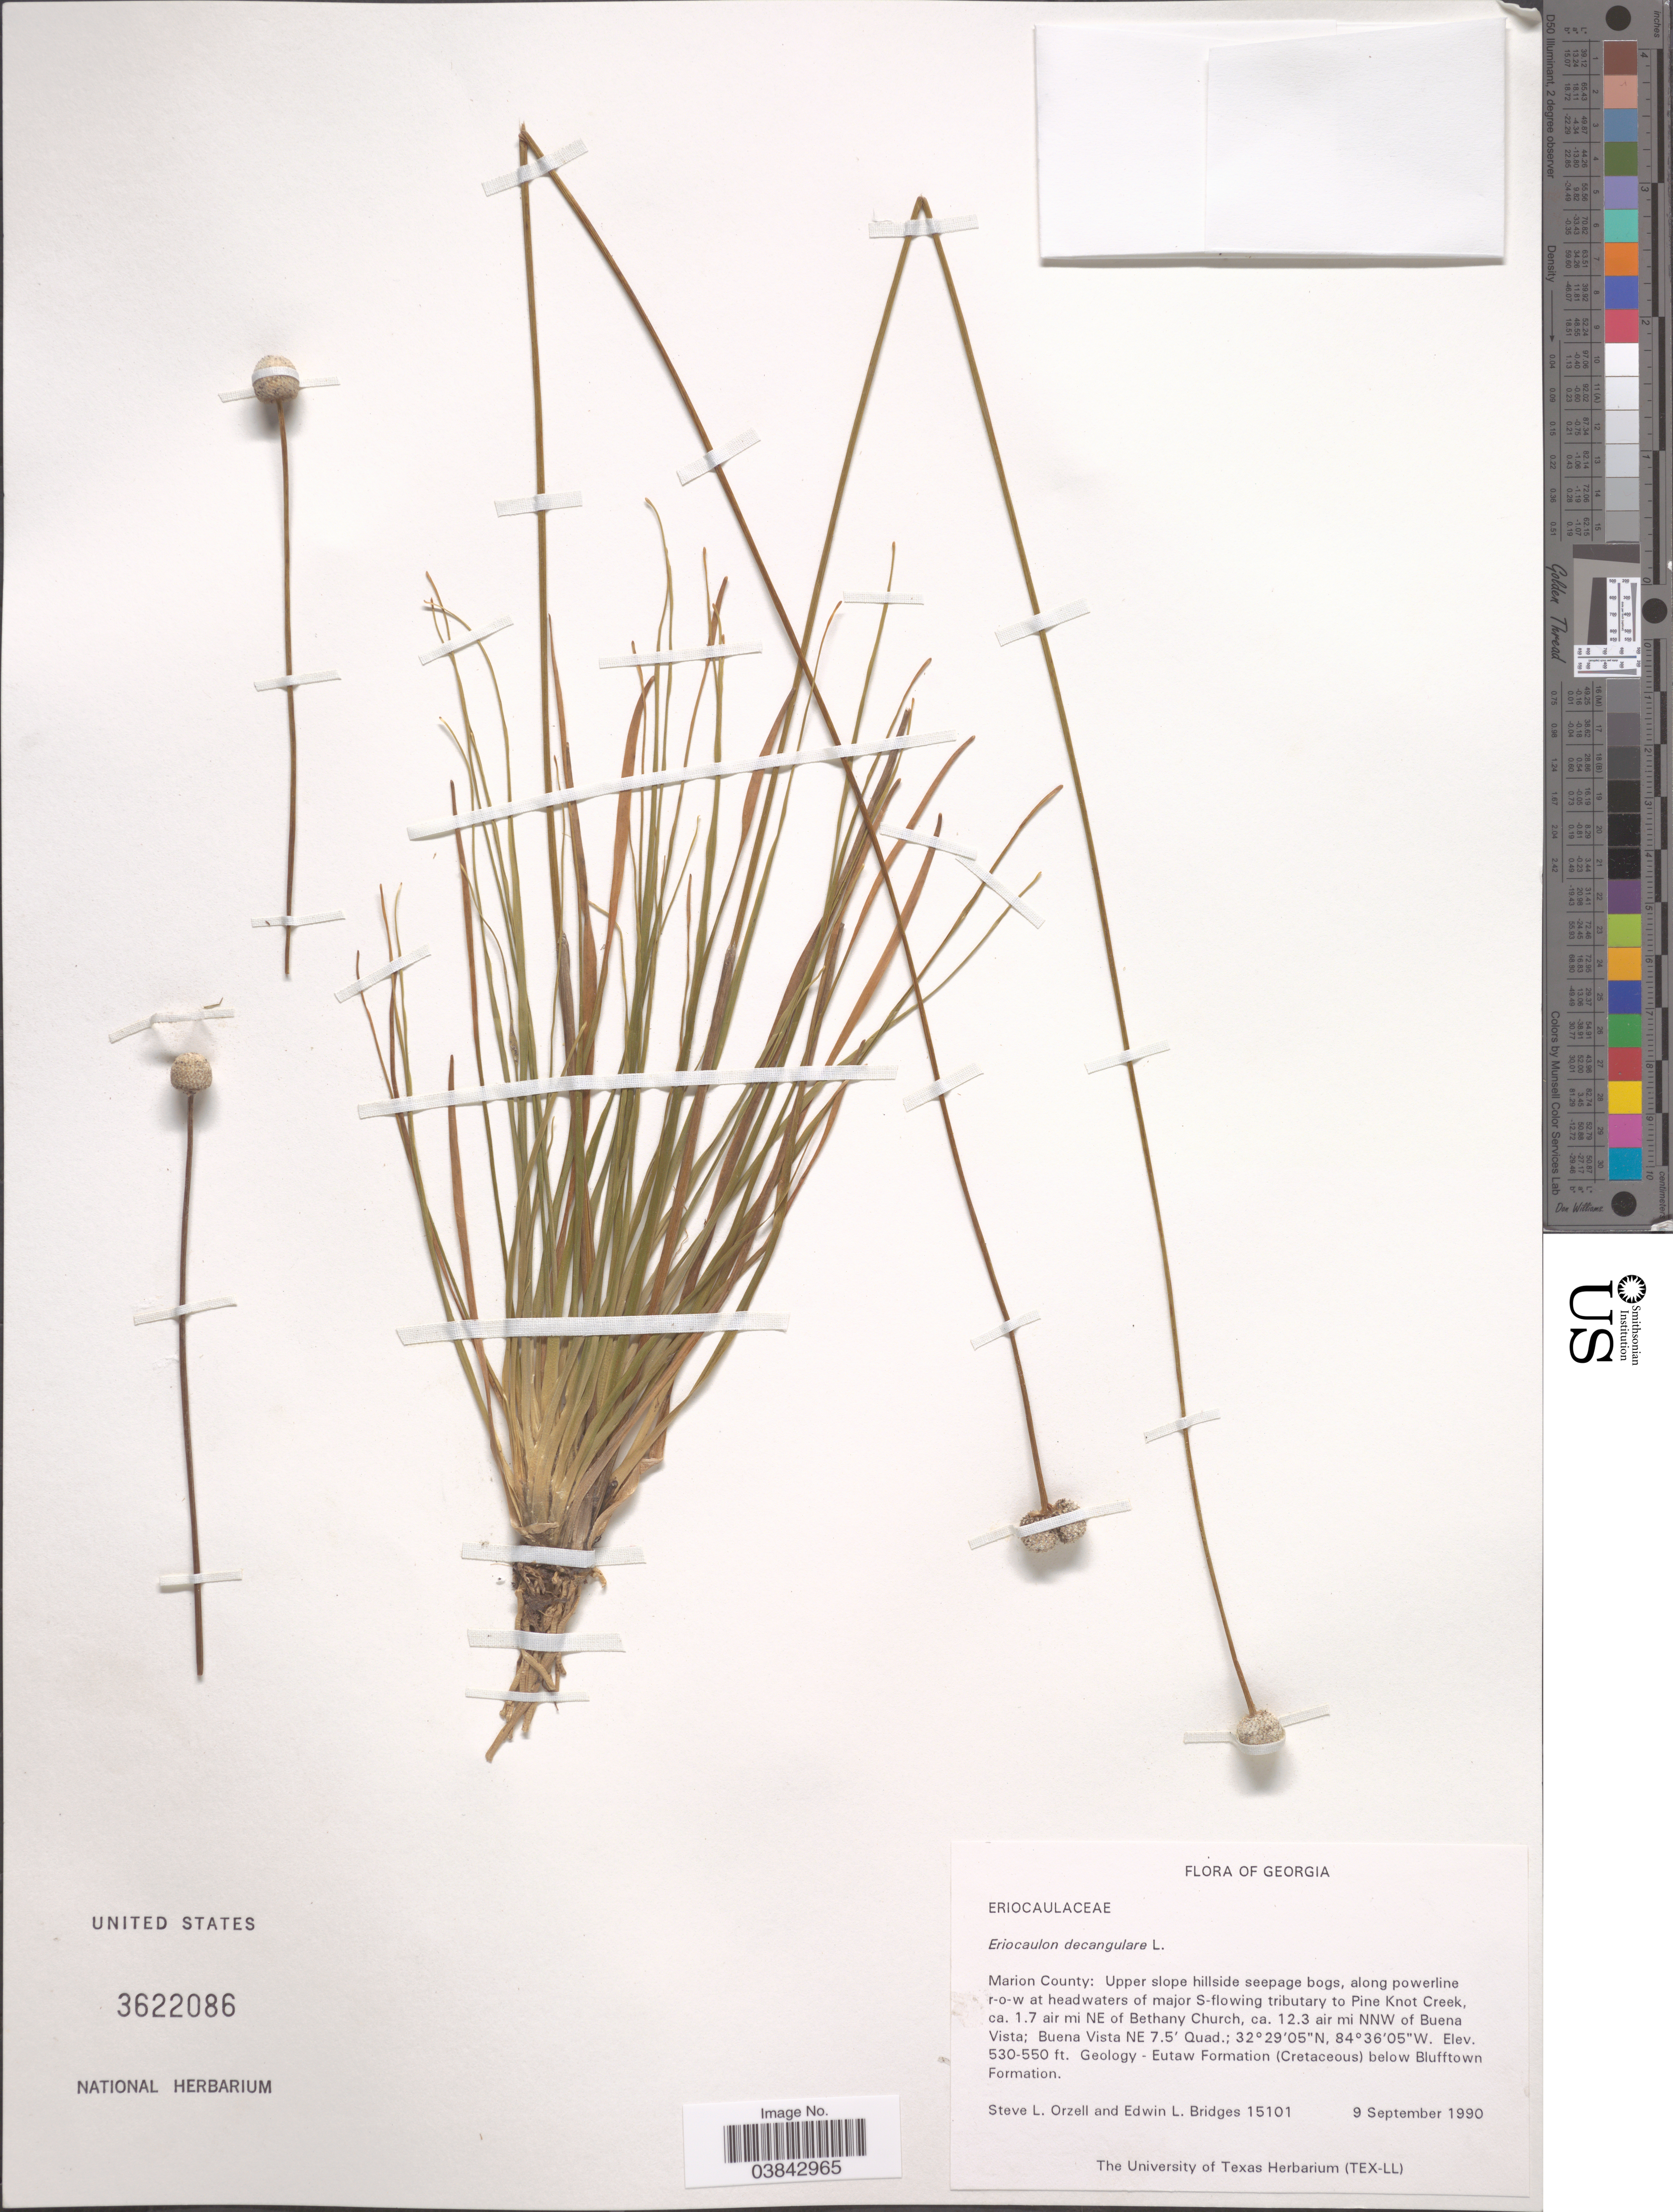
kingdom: Plantae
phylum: Tracheophyta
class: Liliopsida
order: Poales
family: Eriocaulaceae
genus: Eriocaulon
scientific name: Eriocaulon decangulare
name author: L.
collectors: S. Orzell & E. Bridges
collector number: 15101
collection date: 1990-09-09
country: United States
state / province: Georgia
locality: Marion County: Upper slope hillside seepage bogs, along powerline r-o-w at headwaters of major S-flowing tributary to Pine Knot Creek, ca. 1.7 air mi NE of Bethany Church, ca. 12.3 air mi NNW of Buena Vista; Buena Vista NE 7.5' Quad. Geology- Eutaw Formation (Cretaceous) below Blufftown Formation.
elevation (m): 162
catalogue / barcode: US 3622086